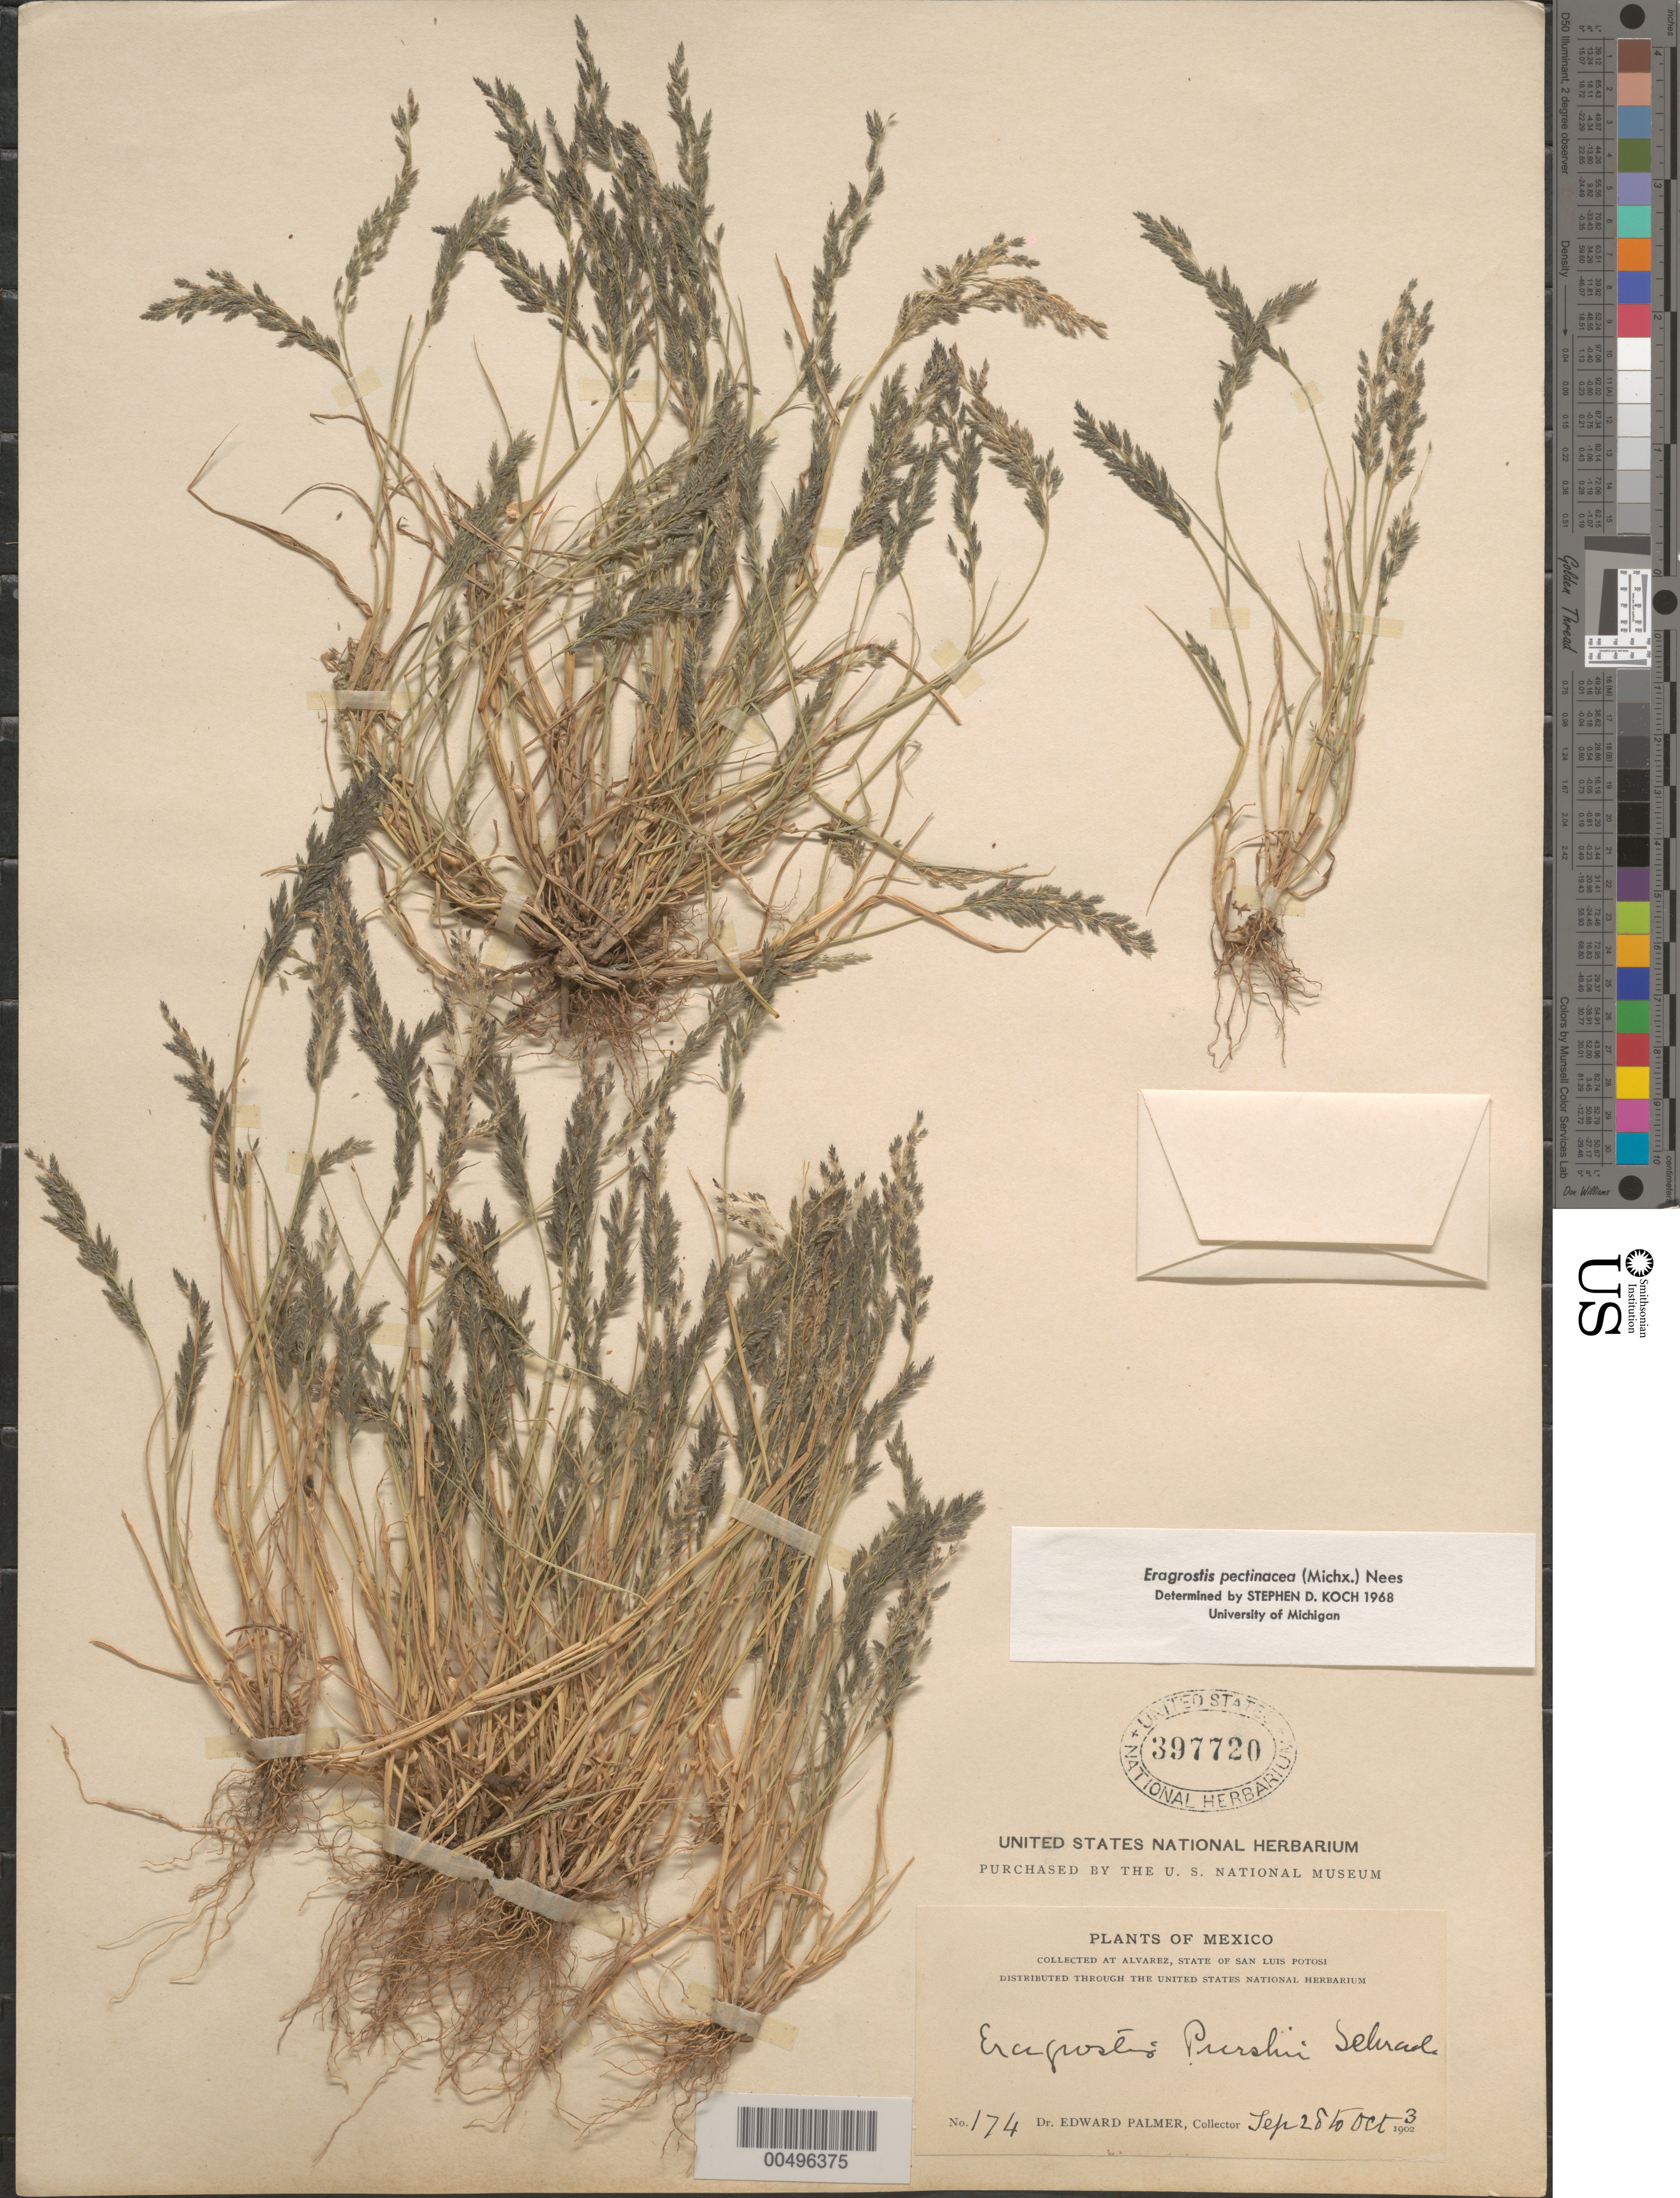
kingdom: Plantae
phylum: Tracheophyta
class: Liliopsida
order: Poales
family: Poaceae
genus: Eragrostis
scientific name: Eragrostis pectinacea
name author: (Michx.) Nees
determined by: Koch, S. D.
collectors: E. Palmer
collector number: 174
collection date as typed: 28 Sep 1902 to 3 Oct 1902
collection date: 1902-09-28/1902-10-03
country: Mexico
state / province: San Luis Potosi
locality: Alvarez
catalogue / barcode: US 397720